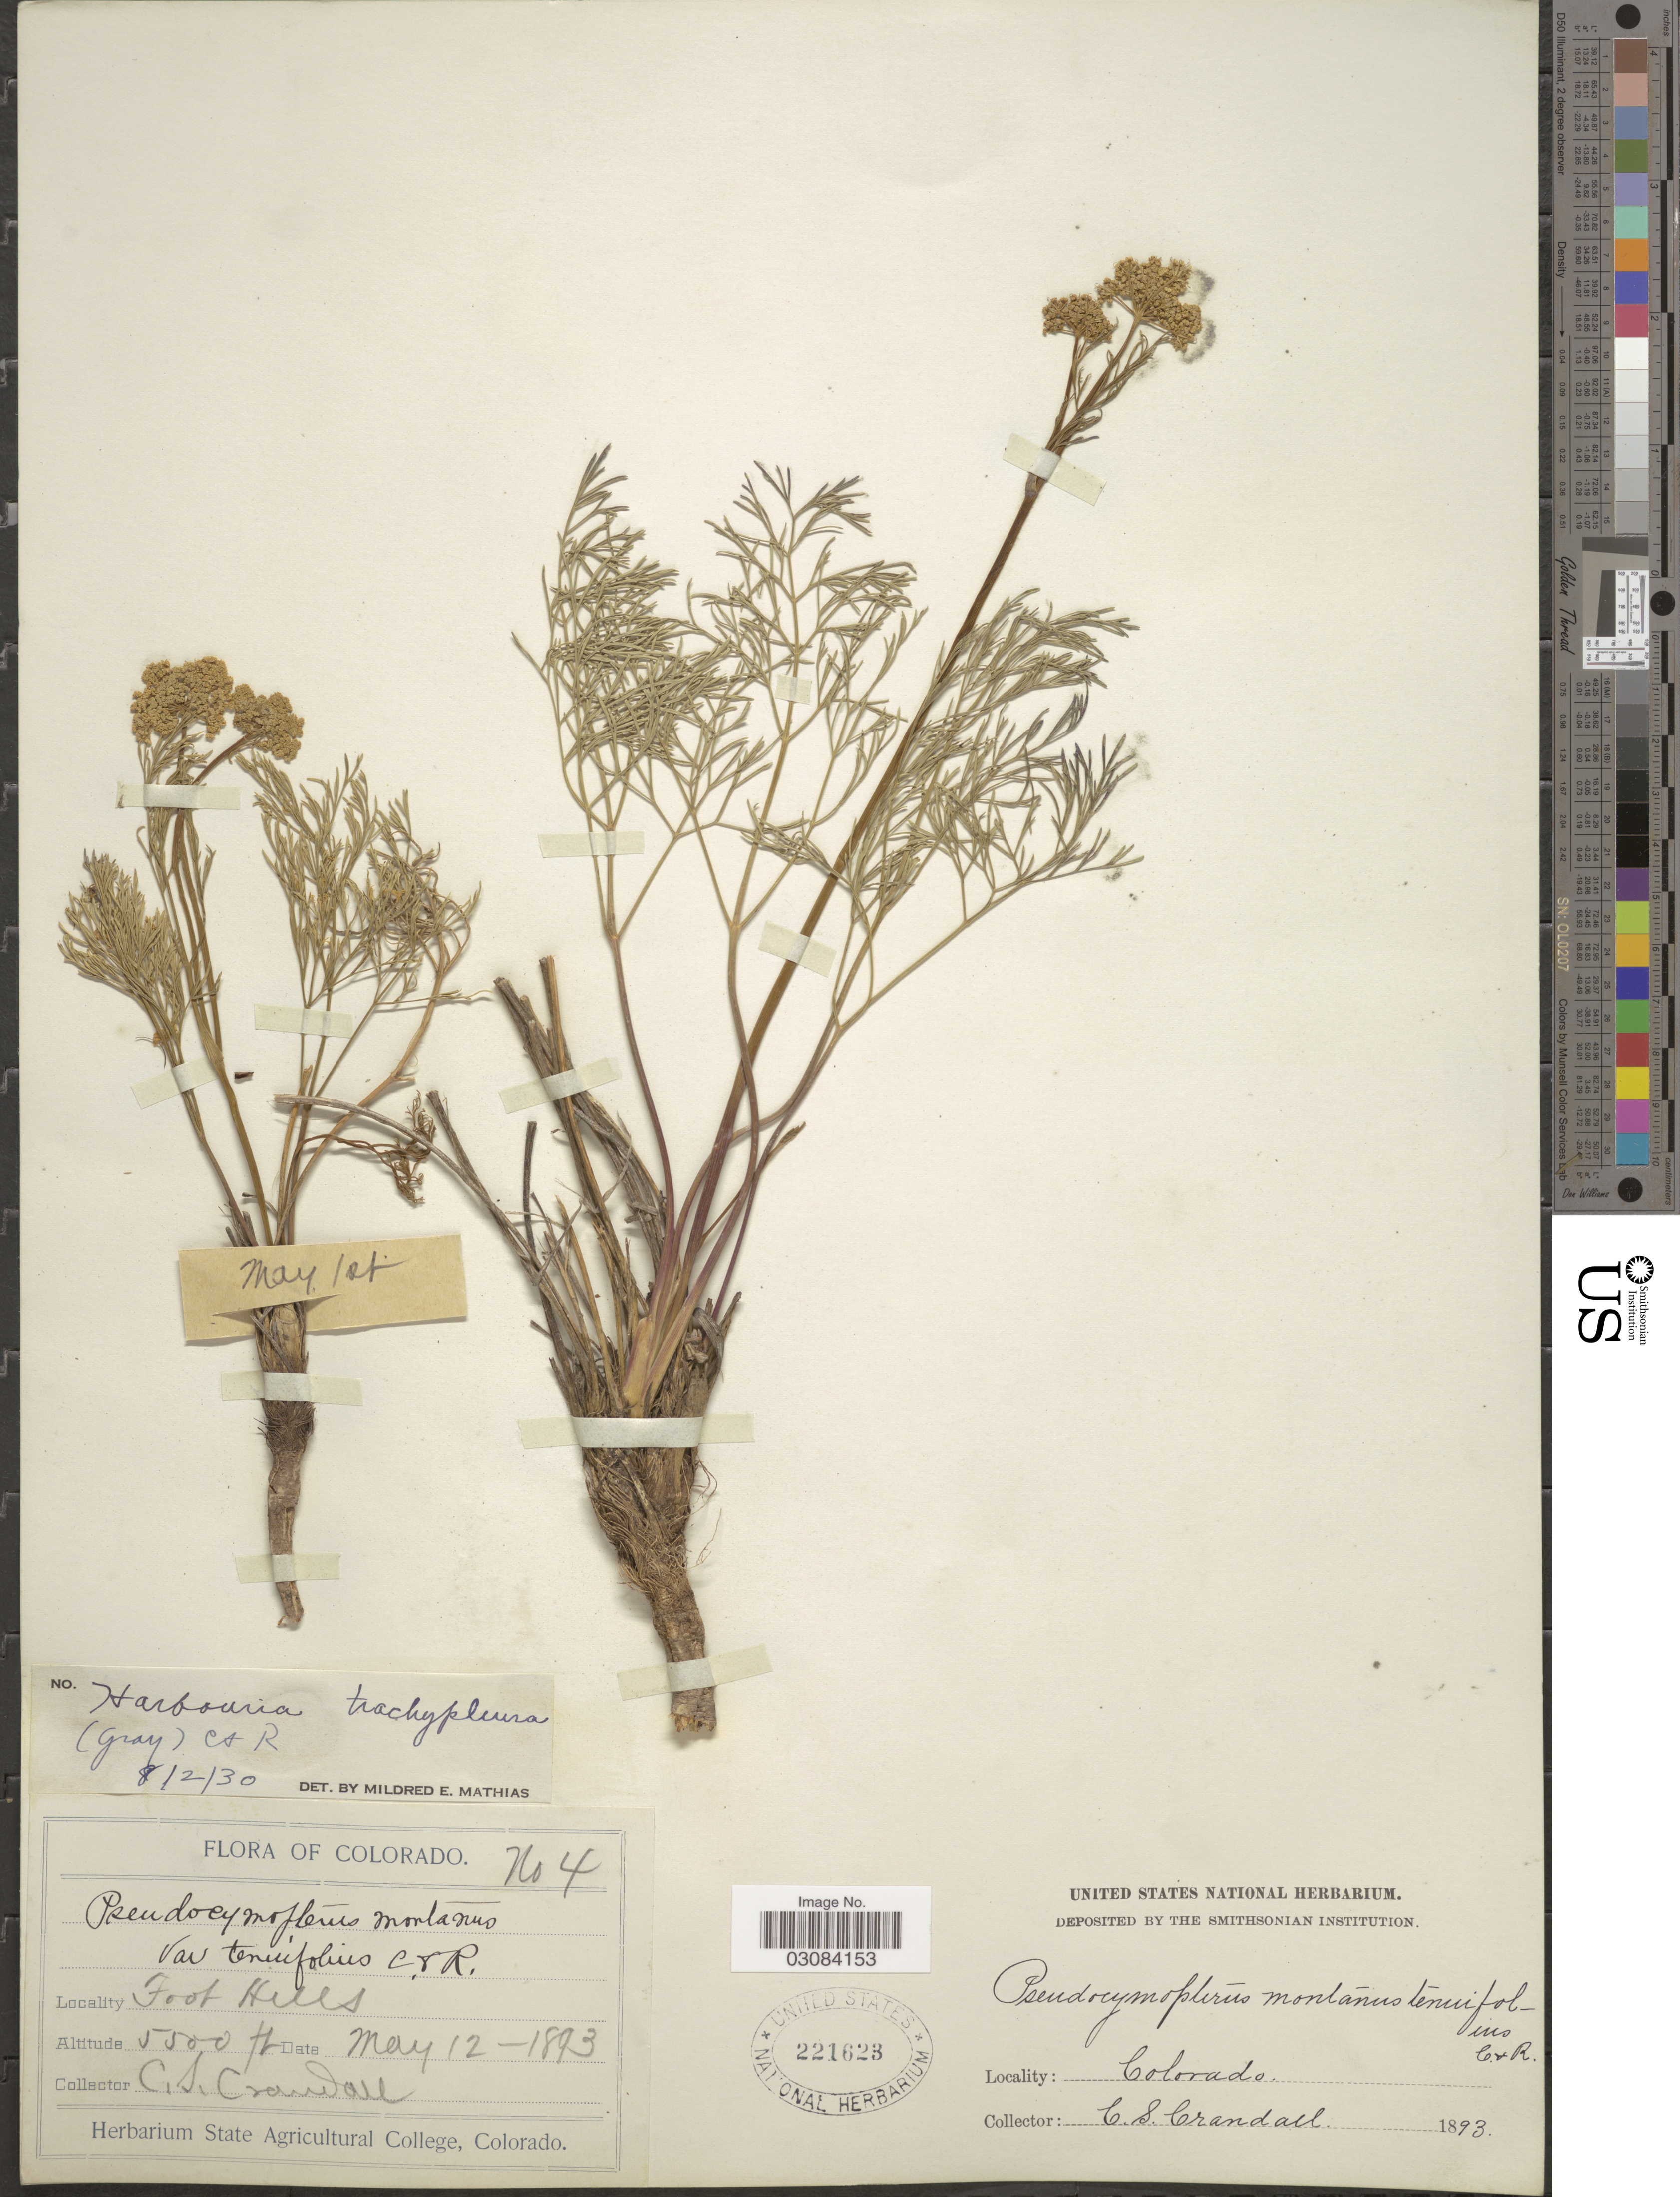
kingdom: Plantae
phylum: Tracheophyta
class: Magnoliopsida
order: Apiales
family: Apiaceae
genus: Harbouria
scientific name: Harbouria trachypleura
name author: (A. Gray) J.M. Coult. & Rose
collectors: C. Crandall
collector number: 4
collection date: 1893-05-12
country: United States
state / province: Colorado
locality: Foot Hills.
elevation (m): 1676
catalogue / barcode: US 221623